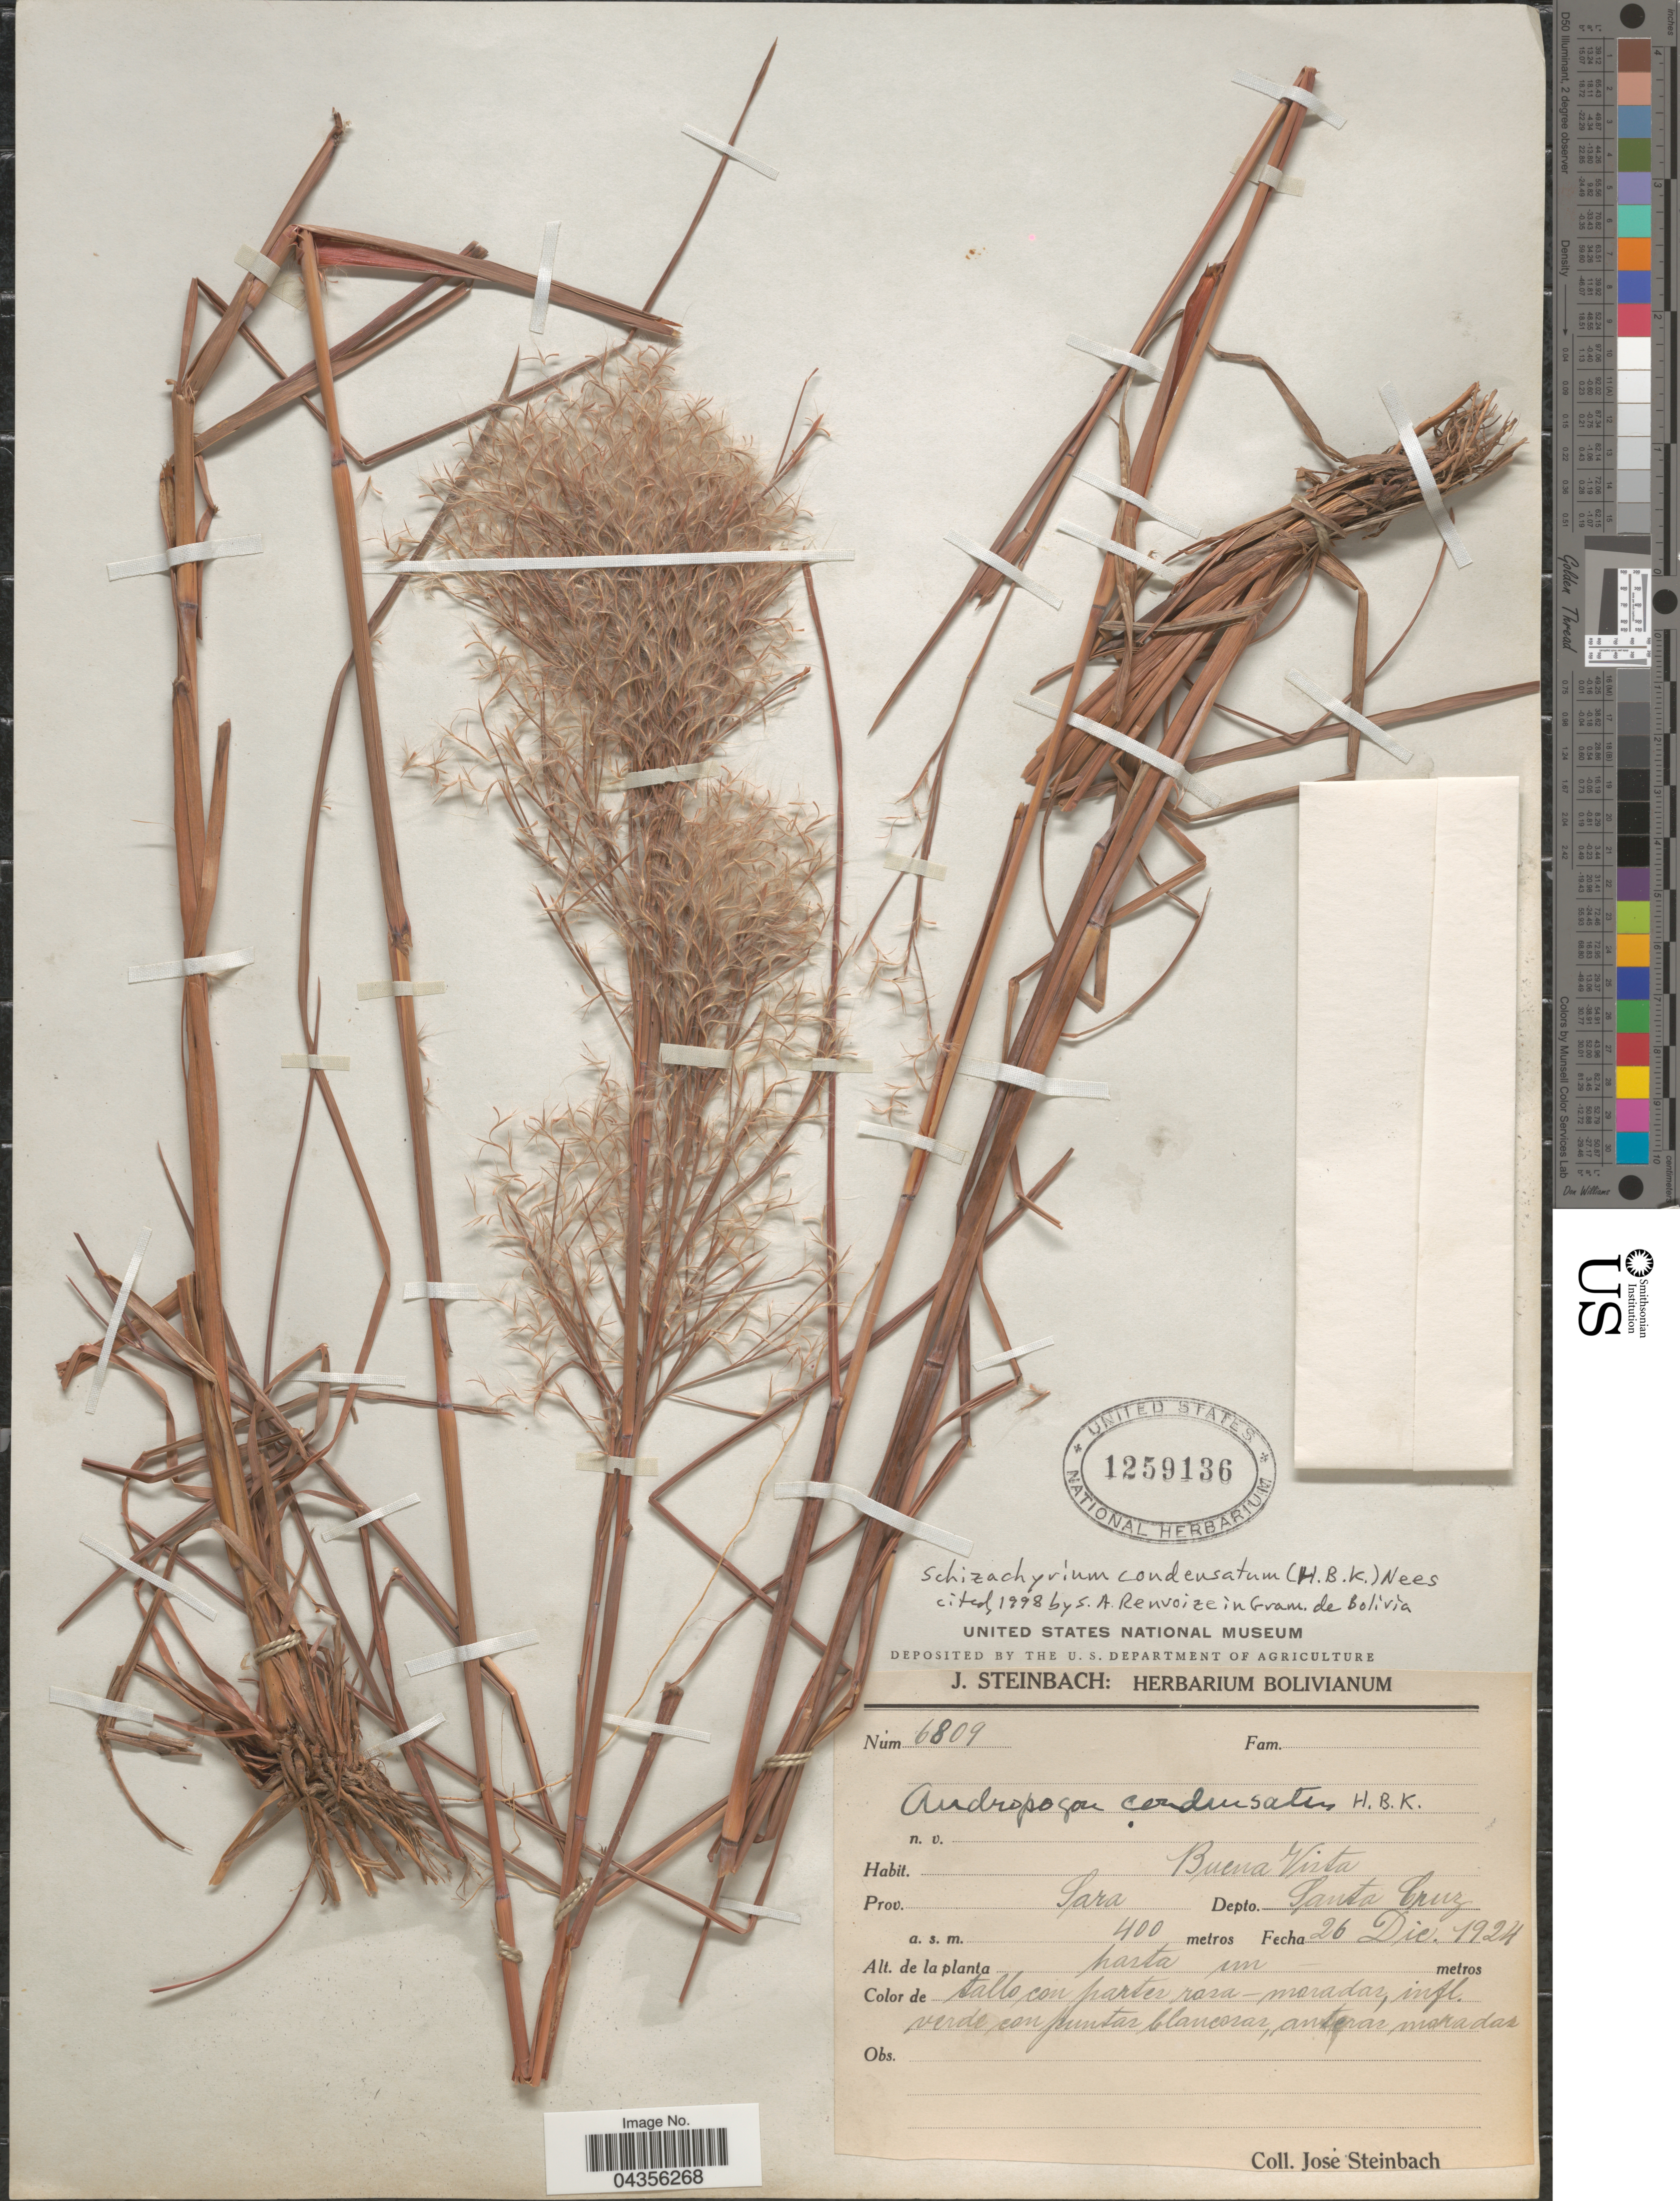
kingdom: Plantae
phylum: Tracheophyta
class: Liliopsida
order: Poales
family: Poaceae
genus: Schizachyrium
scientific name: Schizachyrium condensatum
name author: (Kunth) Nees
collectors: J. Steinbach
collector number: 6809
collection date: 1924-12-26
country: Bolivia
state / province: Santa Cruz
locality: Buena Vista. Prov. Sara. Depto. Santa Cruz.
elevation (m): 400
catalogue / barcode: US 1259136